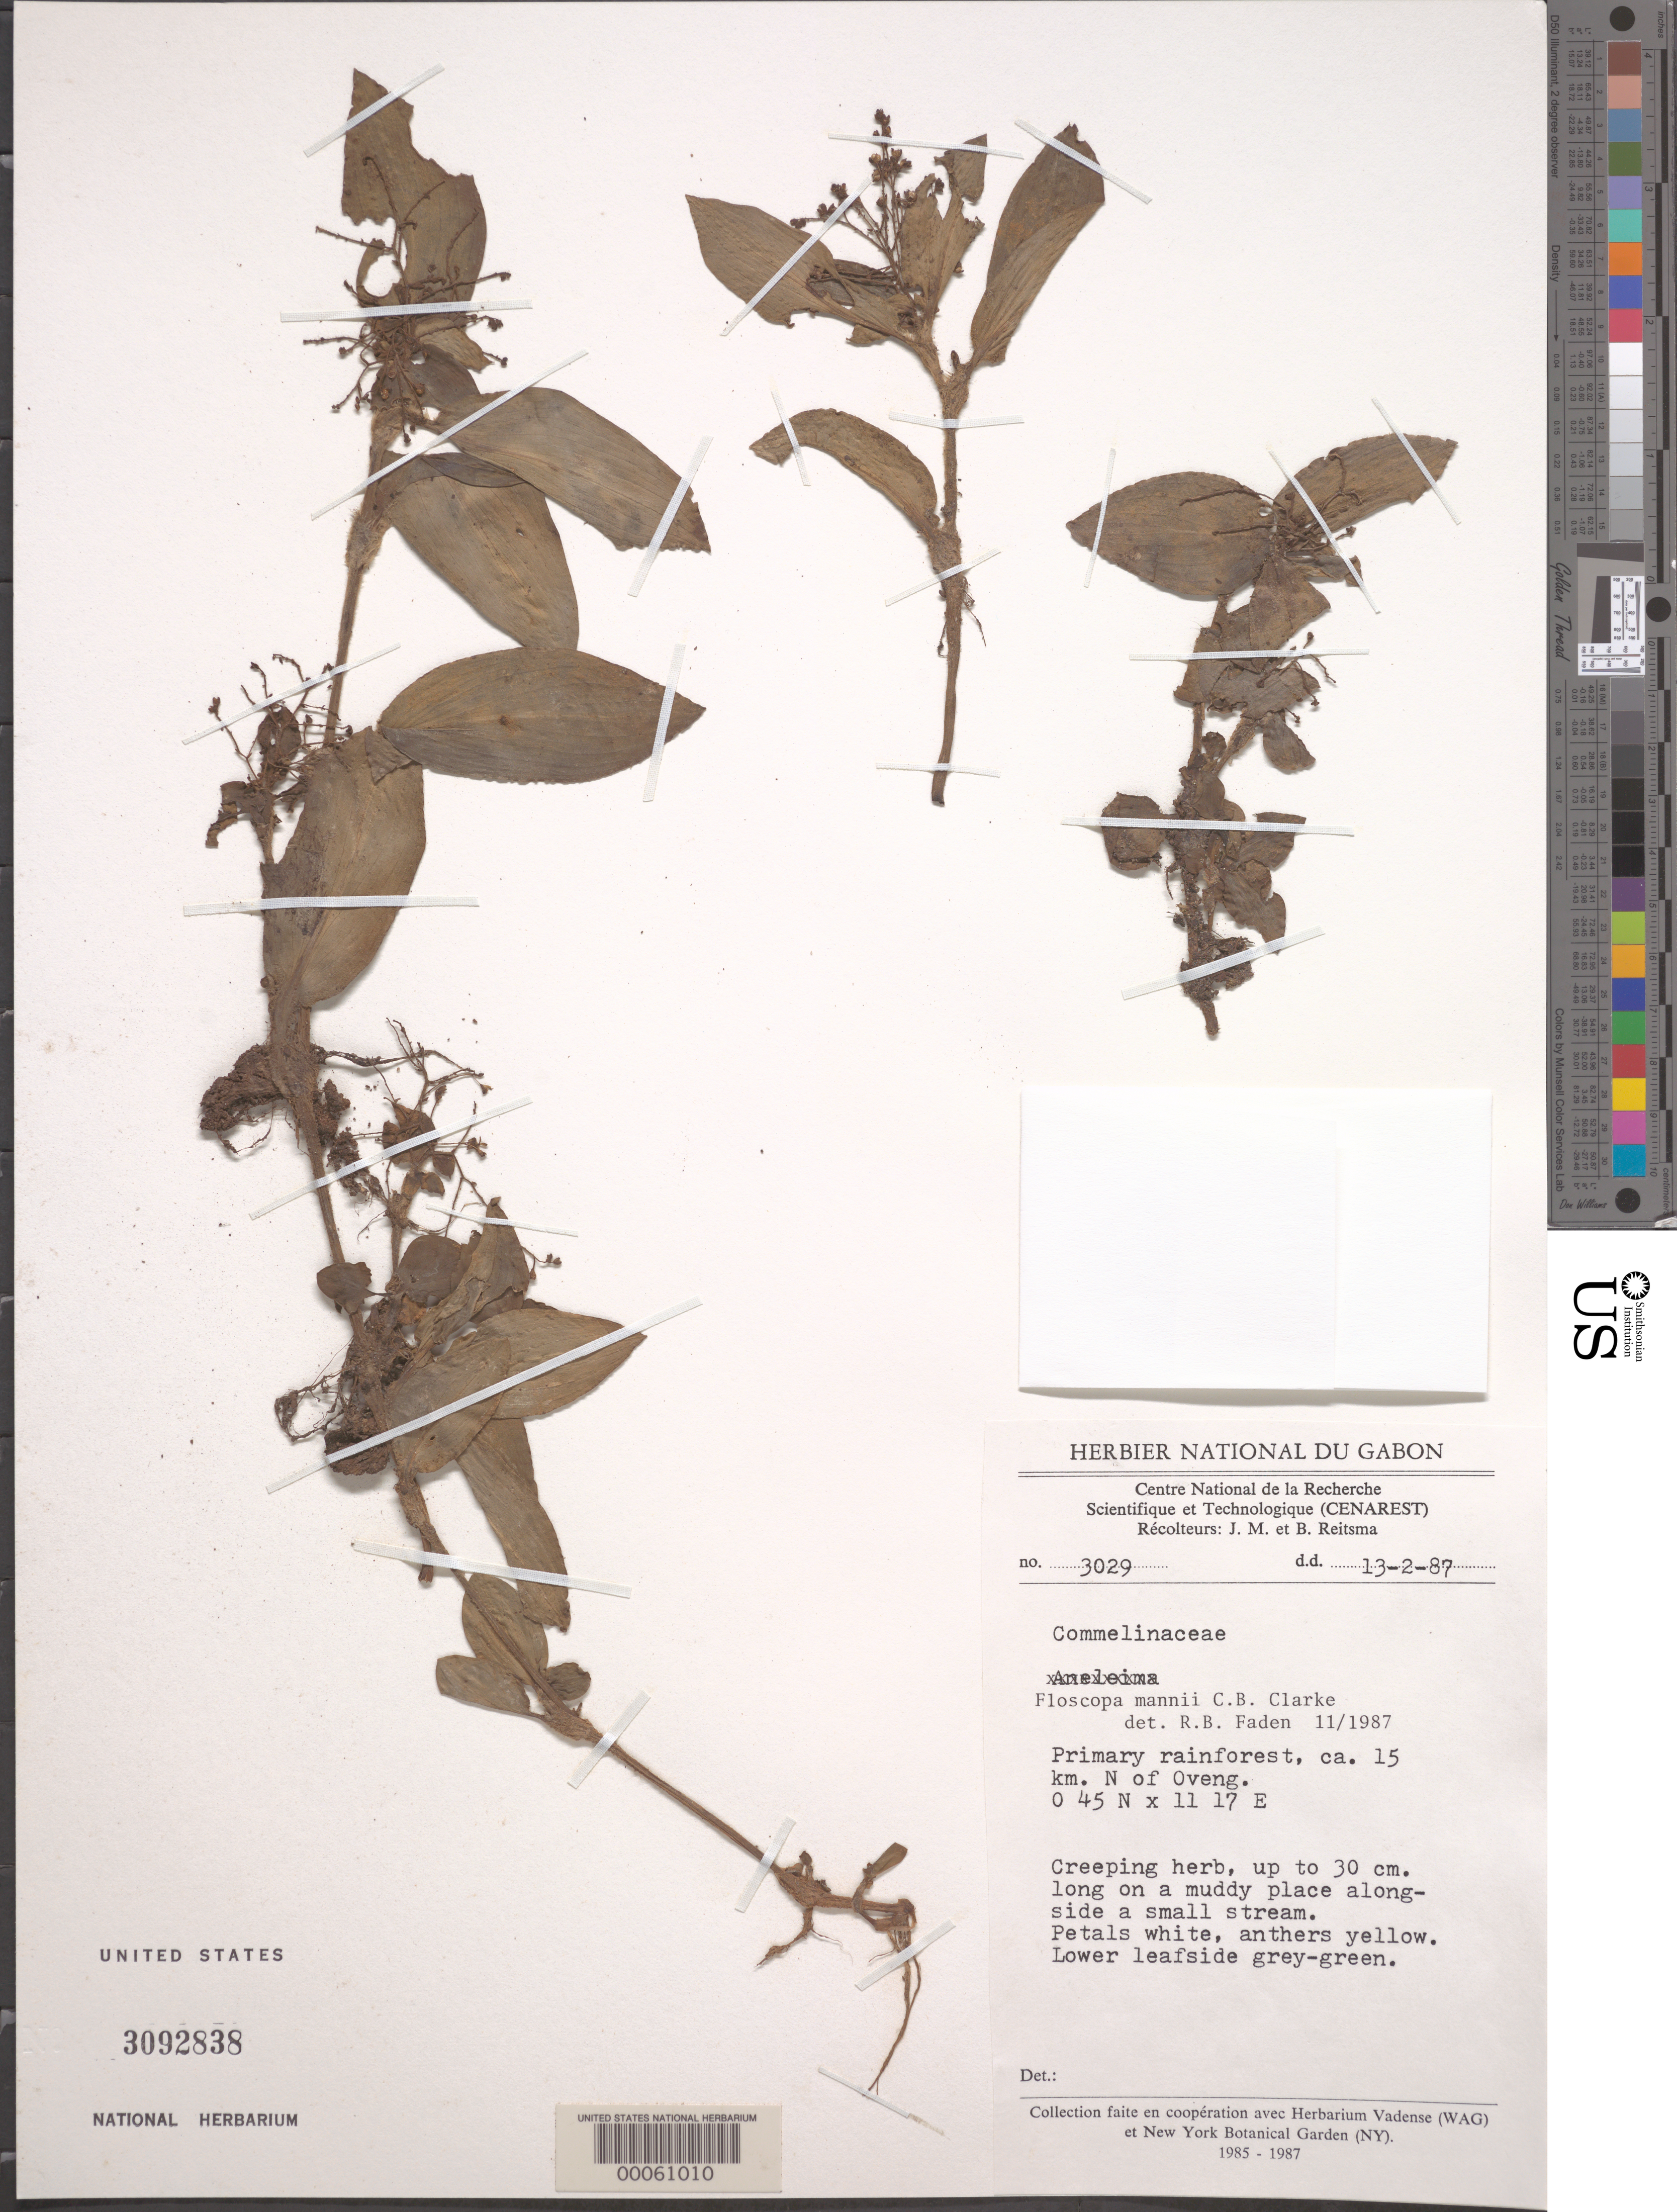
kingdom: Plantae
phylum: Tracheophyta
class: Liliopsida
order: Commelinales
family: Commelinaceae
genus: Floscopa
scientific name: Floscopa mannii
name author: C.B. Clarke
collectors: J. Reitsma & B. Reitsma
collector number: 3029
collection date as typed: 13 Feb 1987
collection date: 1987-02-13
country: Gabon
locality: Ca 15 km. N of Oveng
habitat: Primary rainforest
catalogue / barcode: US 3092838